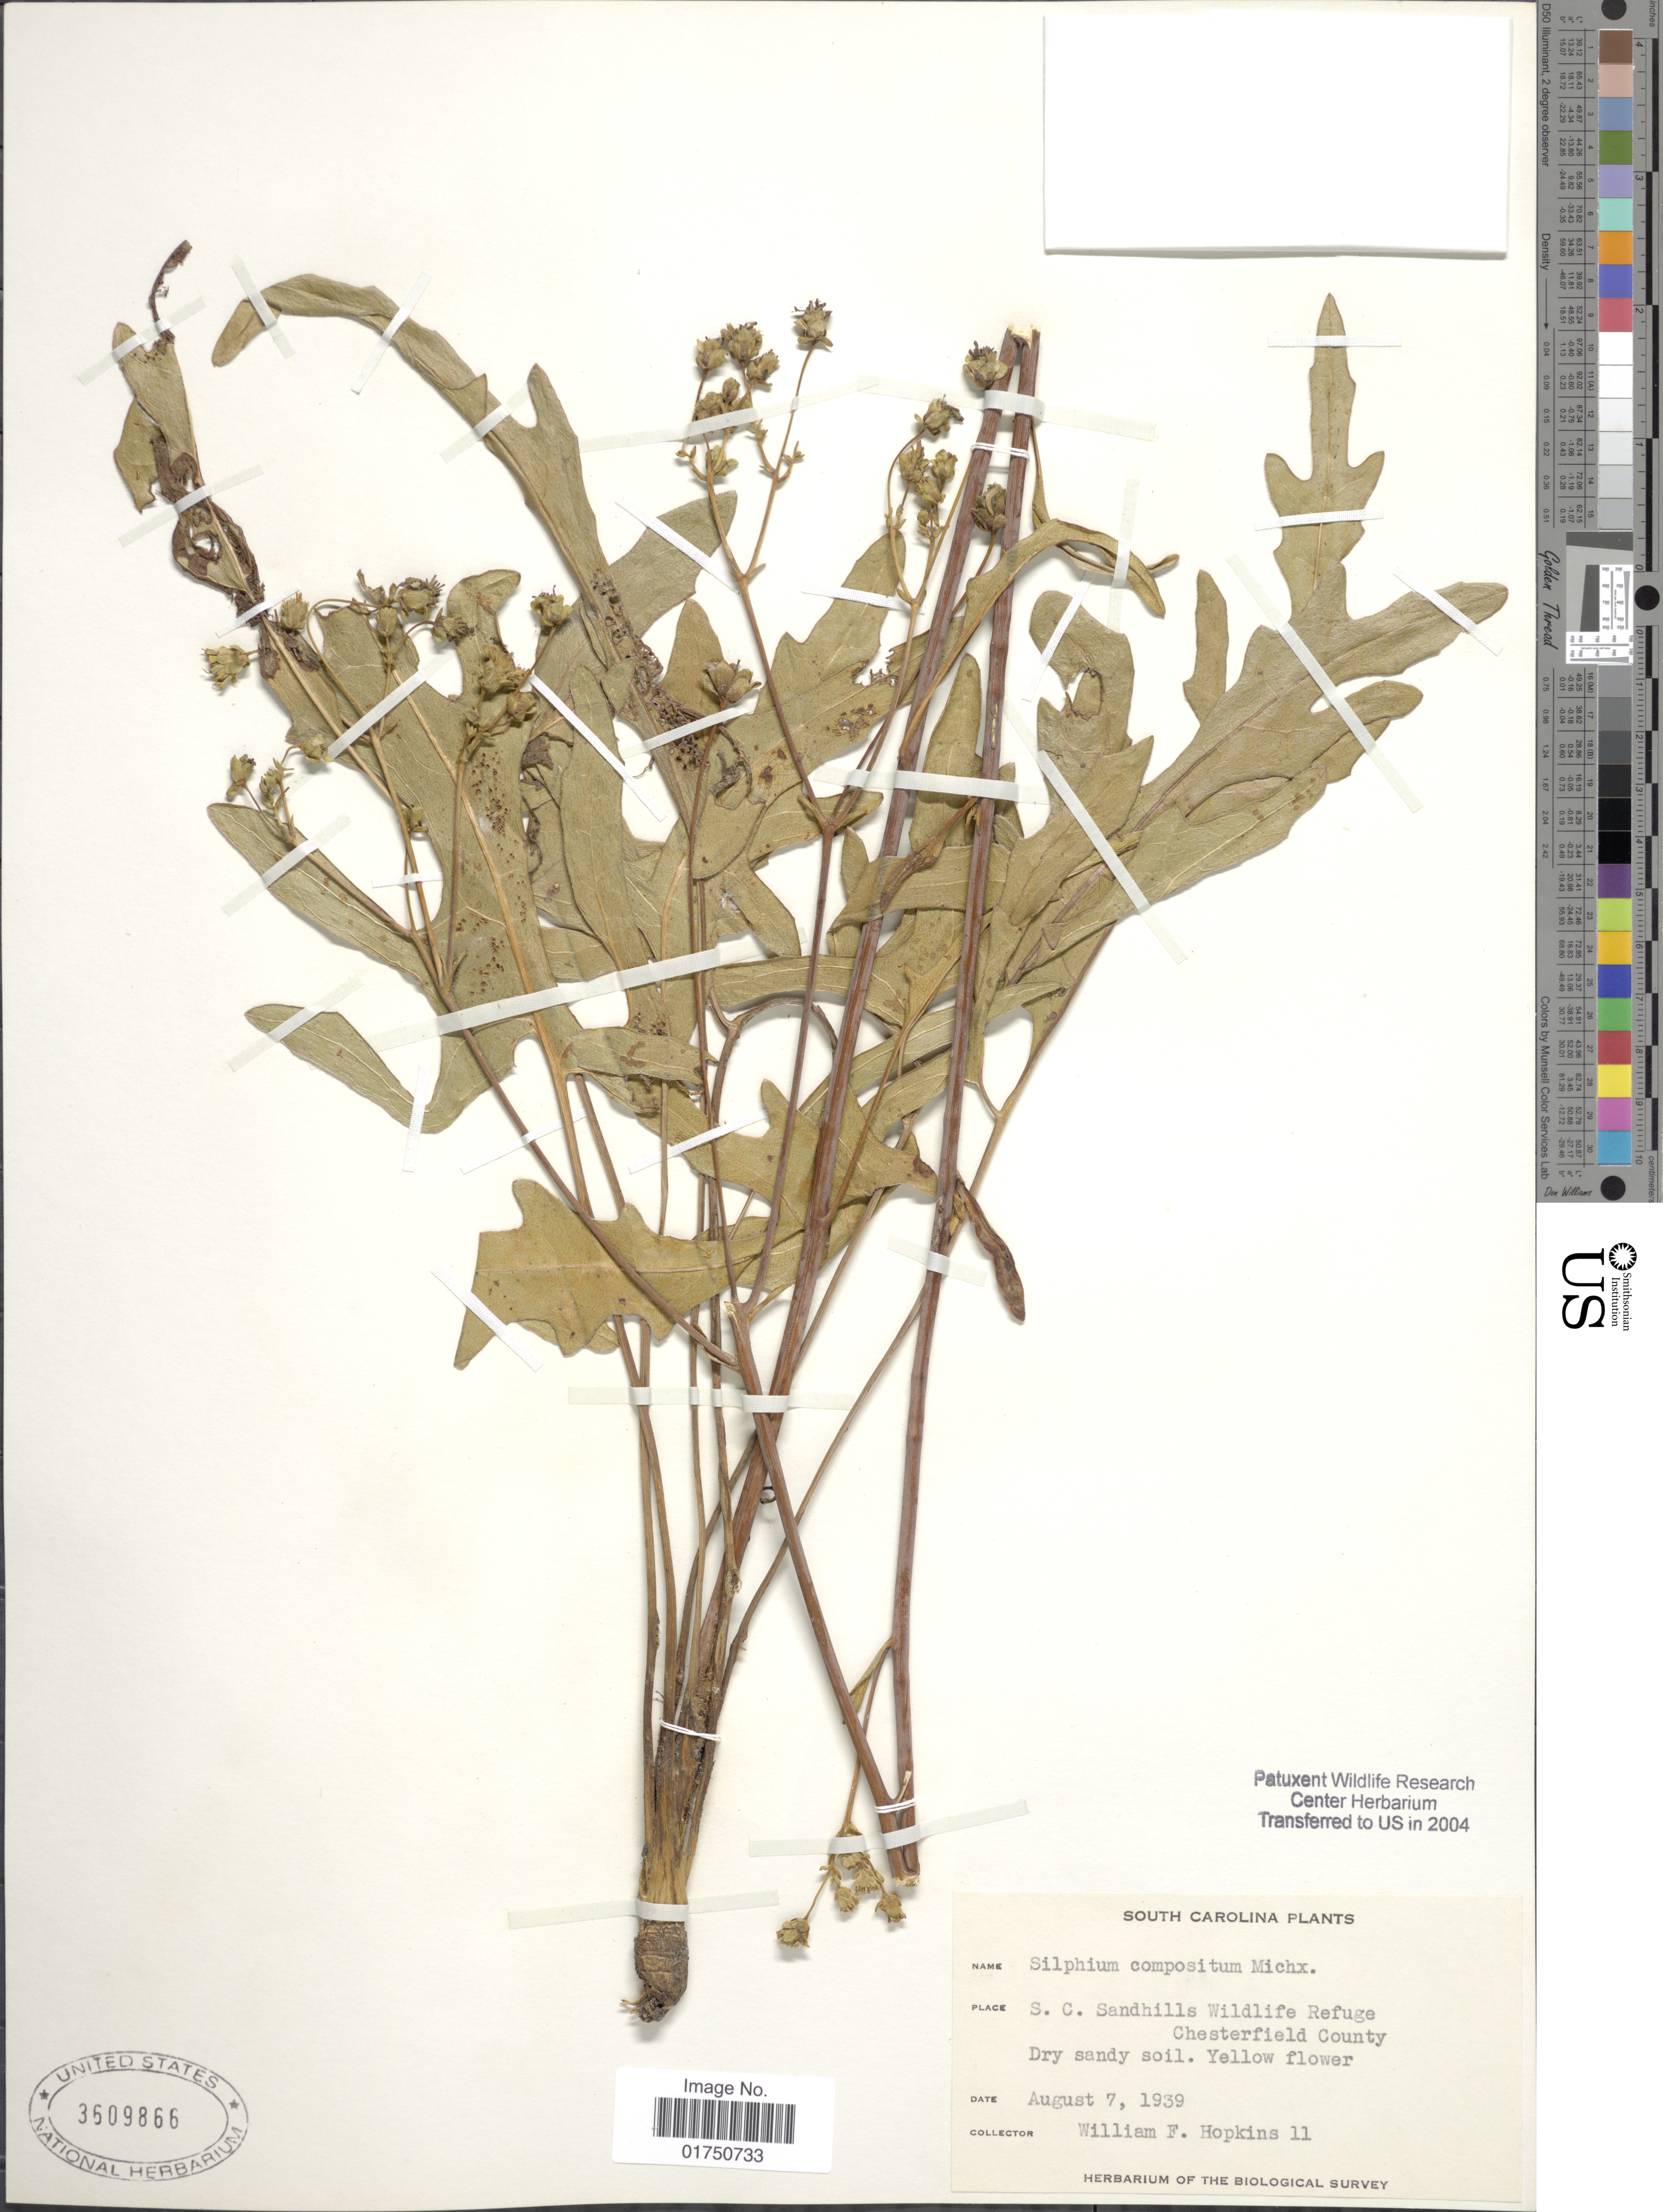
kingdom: Plantae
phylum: Tracheophyta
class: Magnoliopsida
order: Asterales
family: Asteraceae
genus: Silphium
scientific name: Silphium compositum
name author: Michx.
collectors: W. Hopkins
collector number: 11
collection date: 1939-08-07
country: United States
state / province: South Carolina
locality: S.C. Sandhills Wildlife Refuge. Chesterfield County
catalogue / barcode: US 3609866